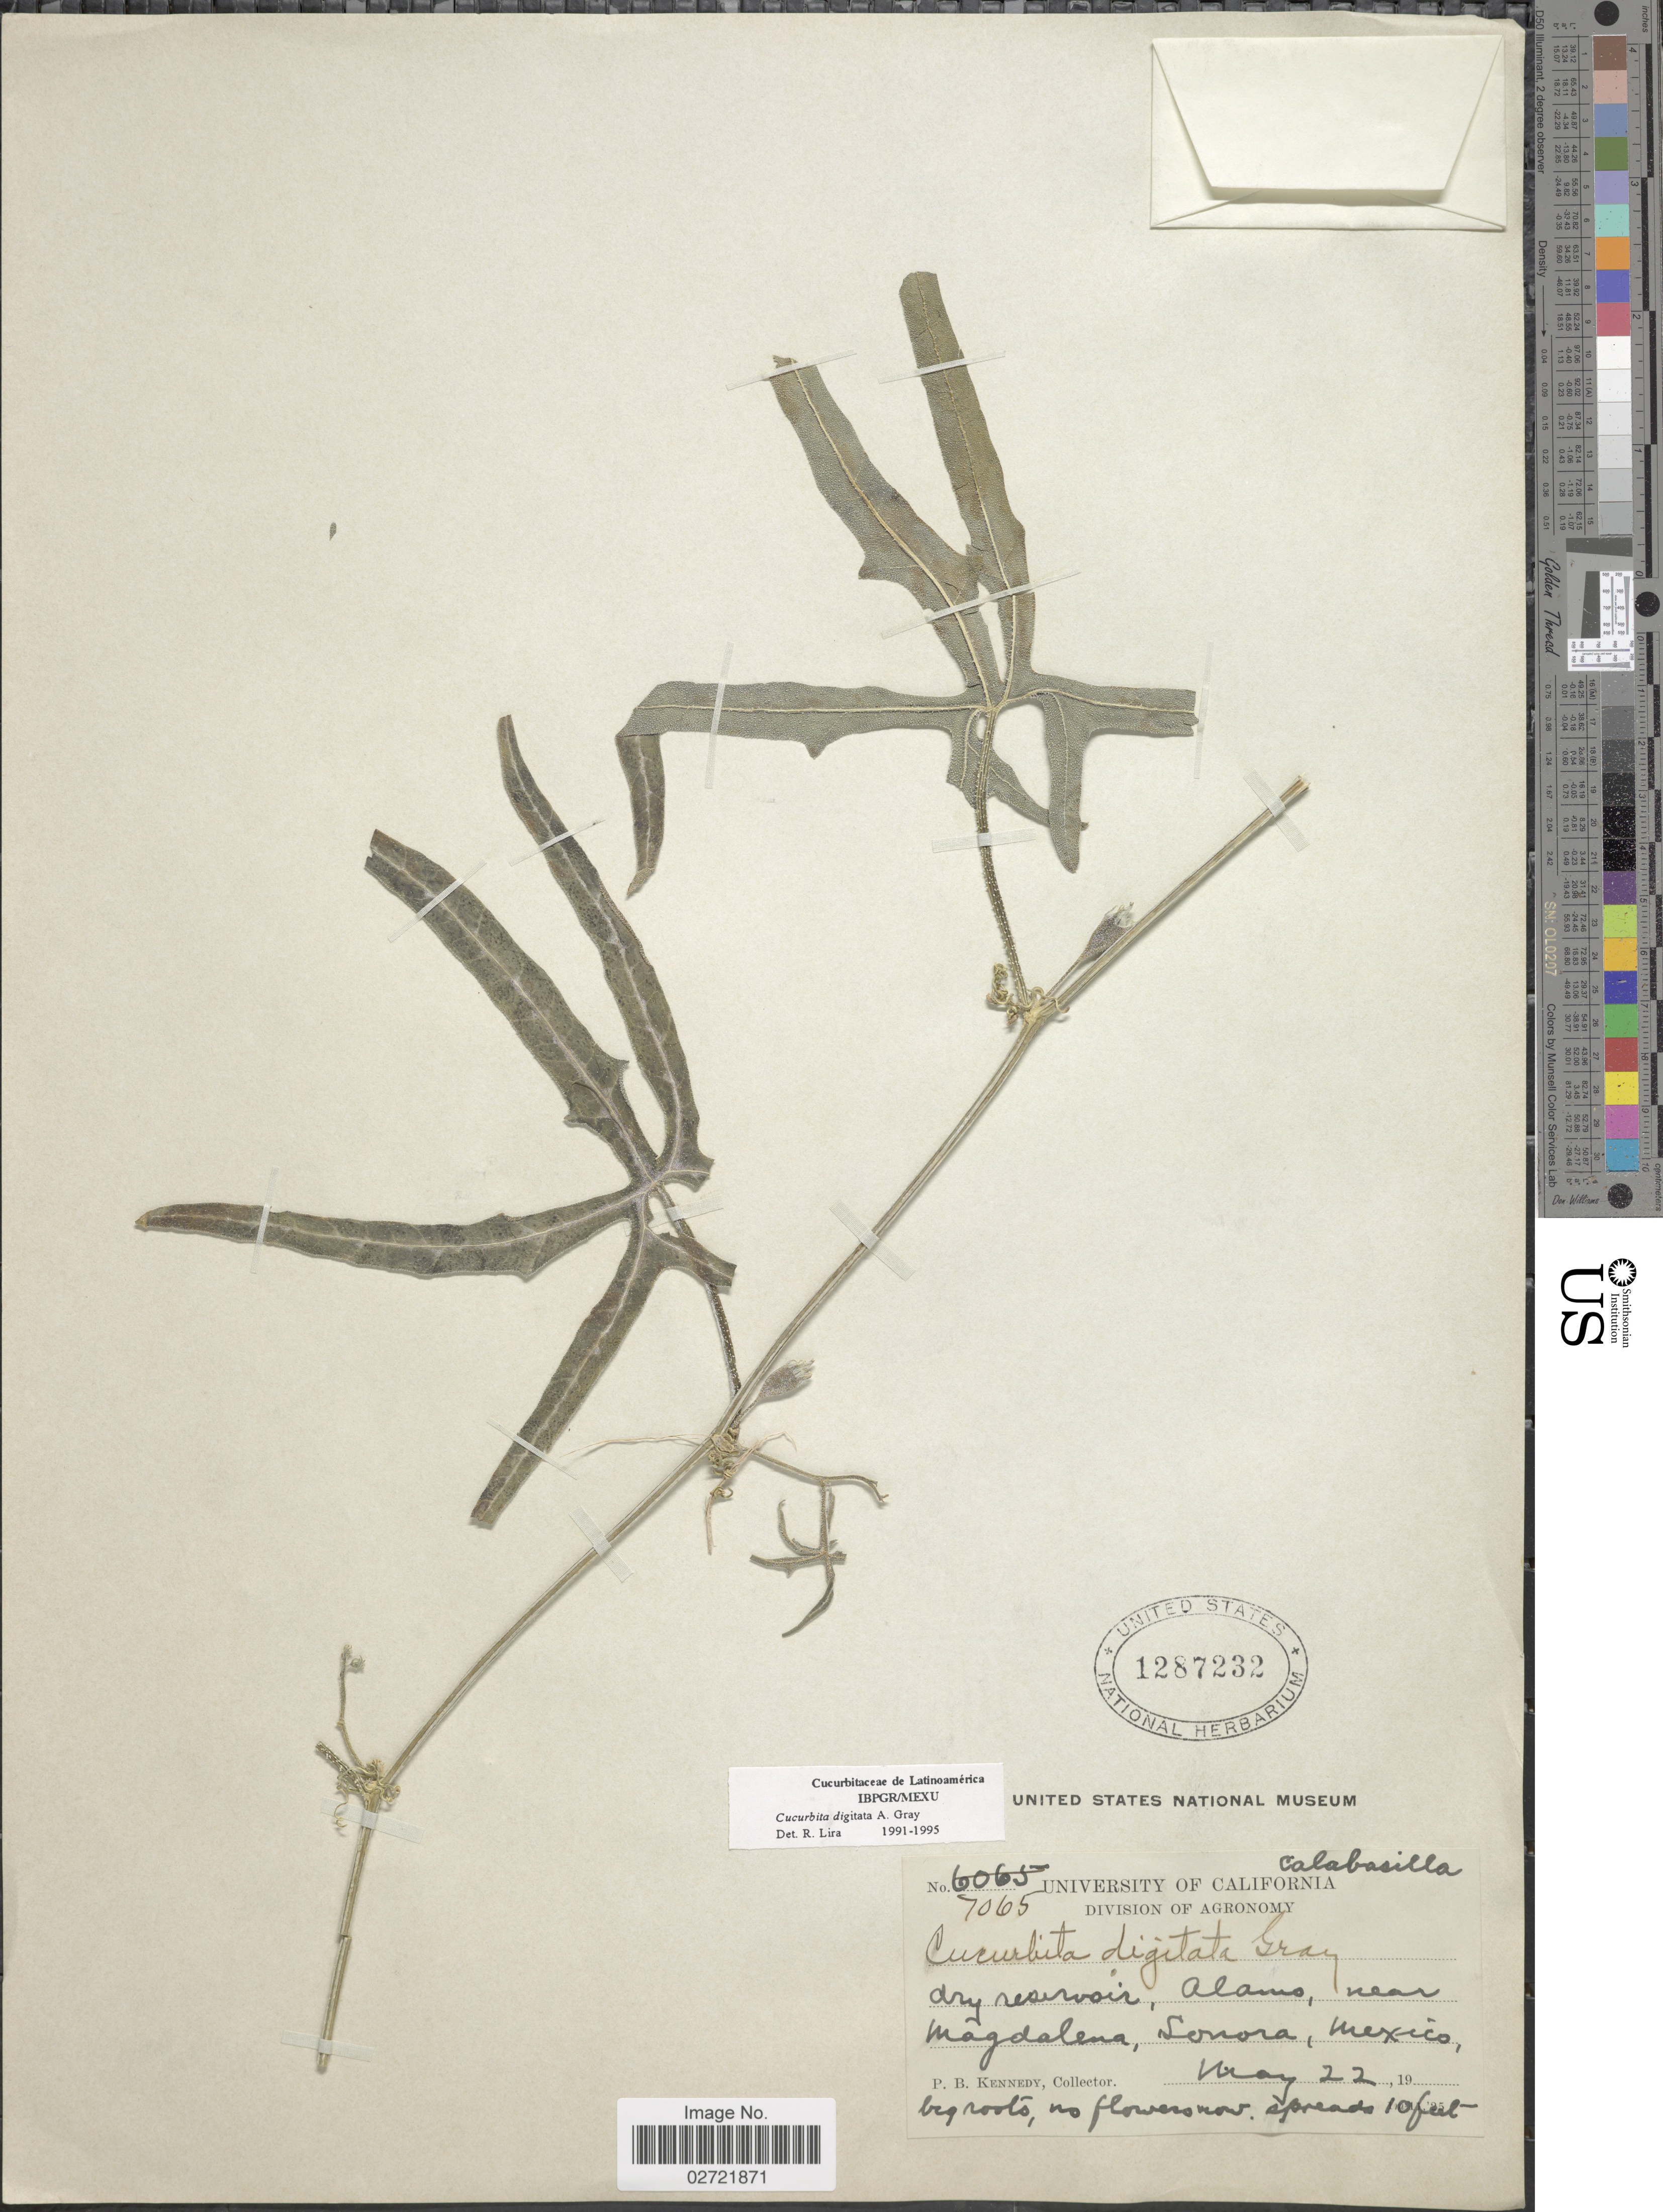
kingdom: Plantae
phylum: Tracheophyta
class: Magnoliopsida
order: Cucurbitales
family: Cucurbitaceae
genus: Cucurbita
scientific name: Cucurbita digitata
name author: A. Gray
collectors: P. B. Kennedy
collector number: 7065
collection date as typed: Transcribed d/m/y: 22/5/19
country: Mexico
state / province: Sonora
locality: Dry reservoir, Alamo, near Magdalena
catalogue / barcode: US 1287232